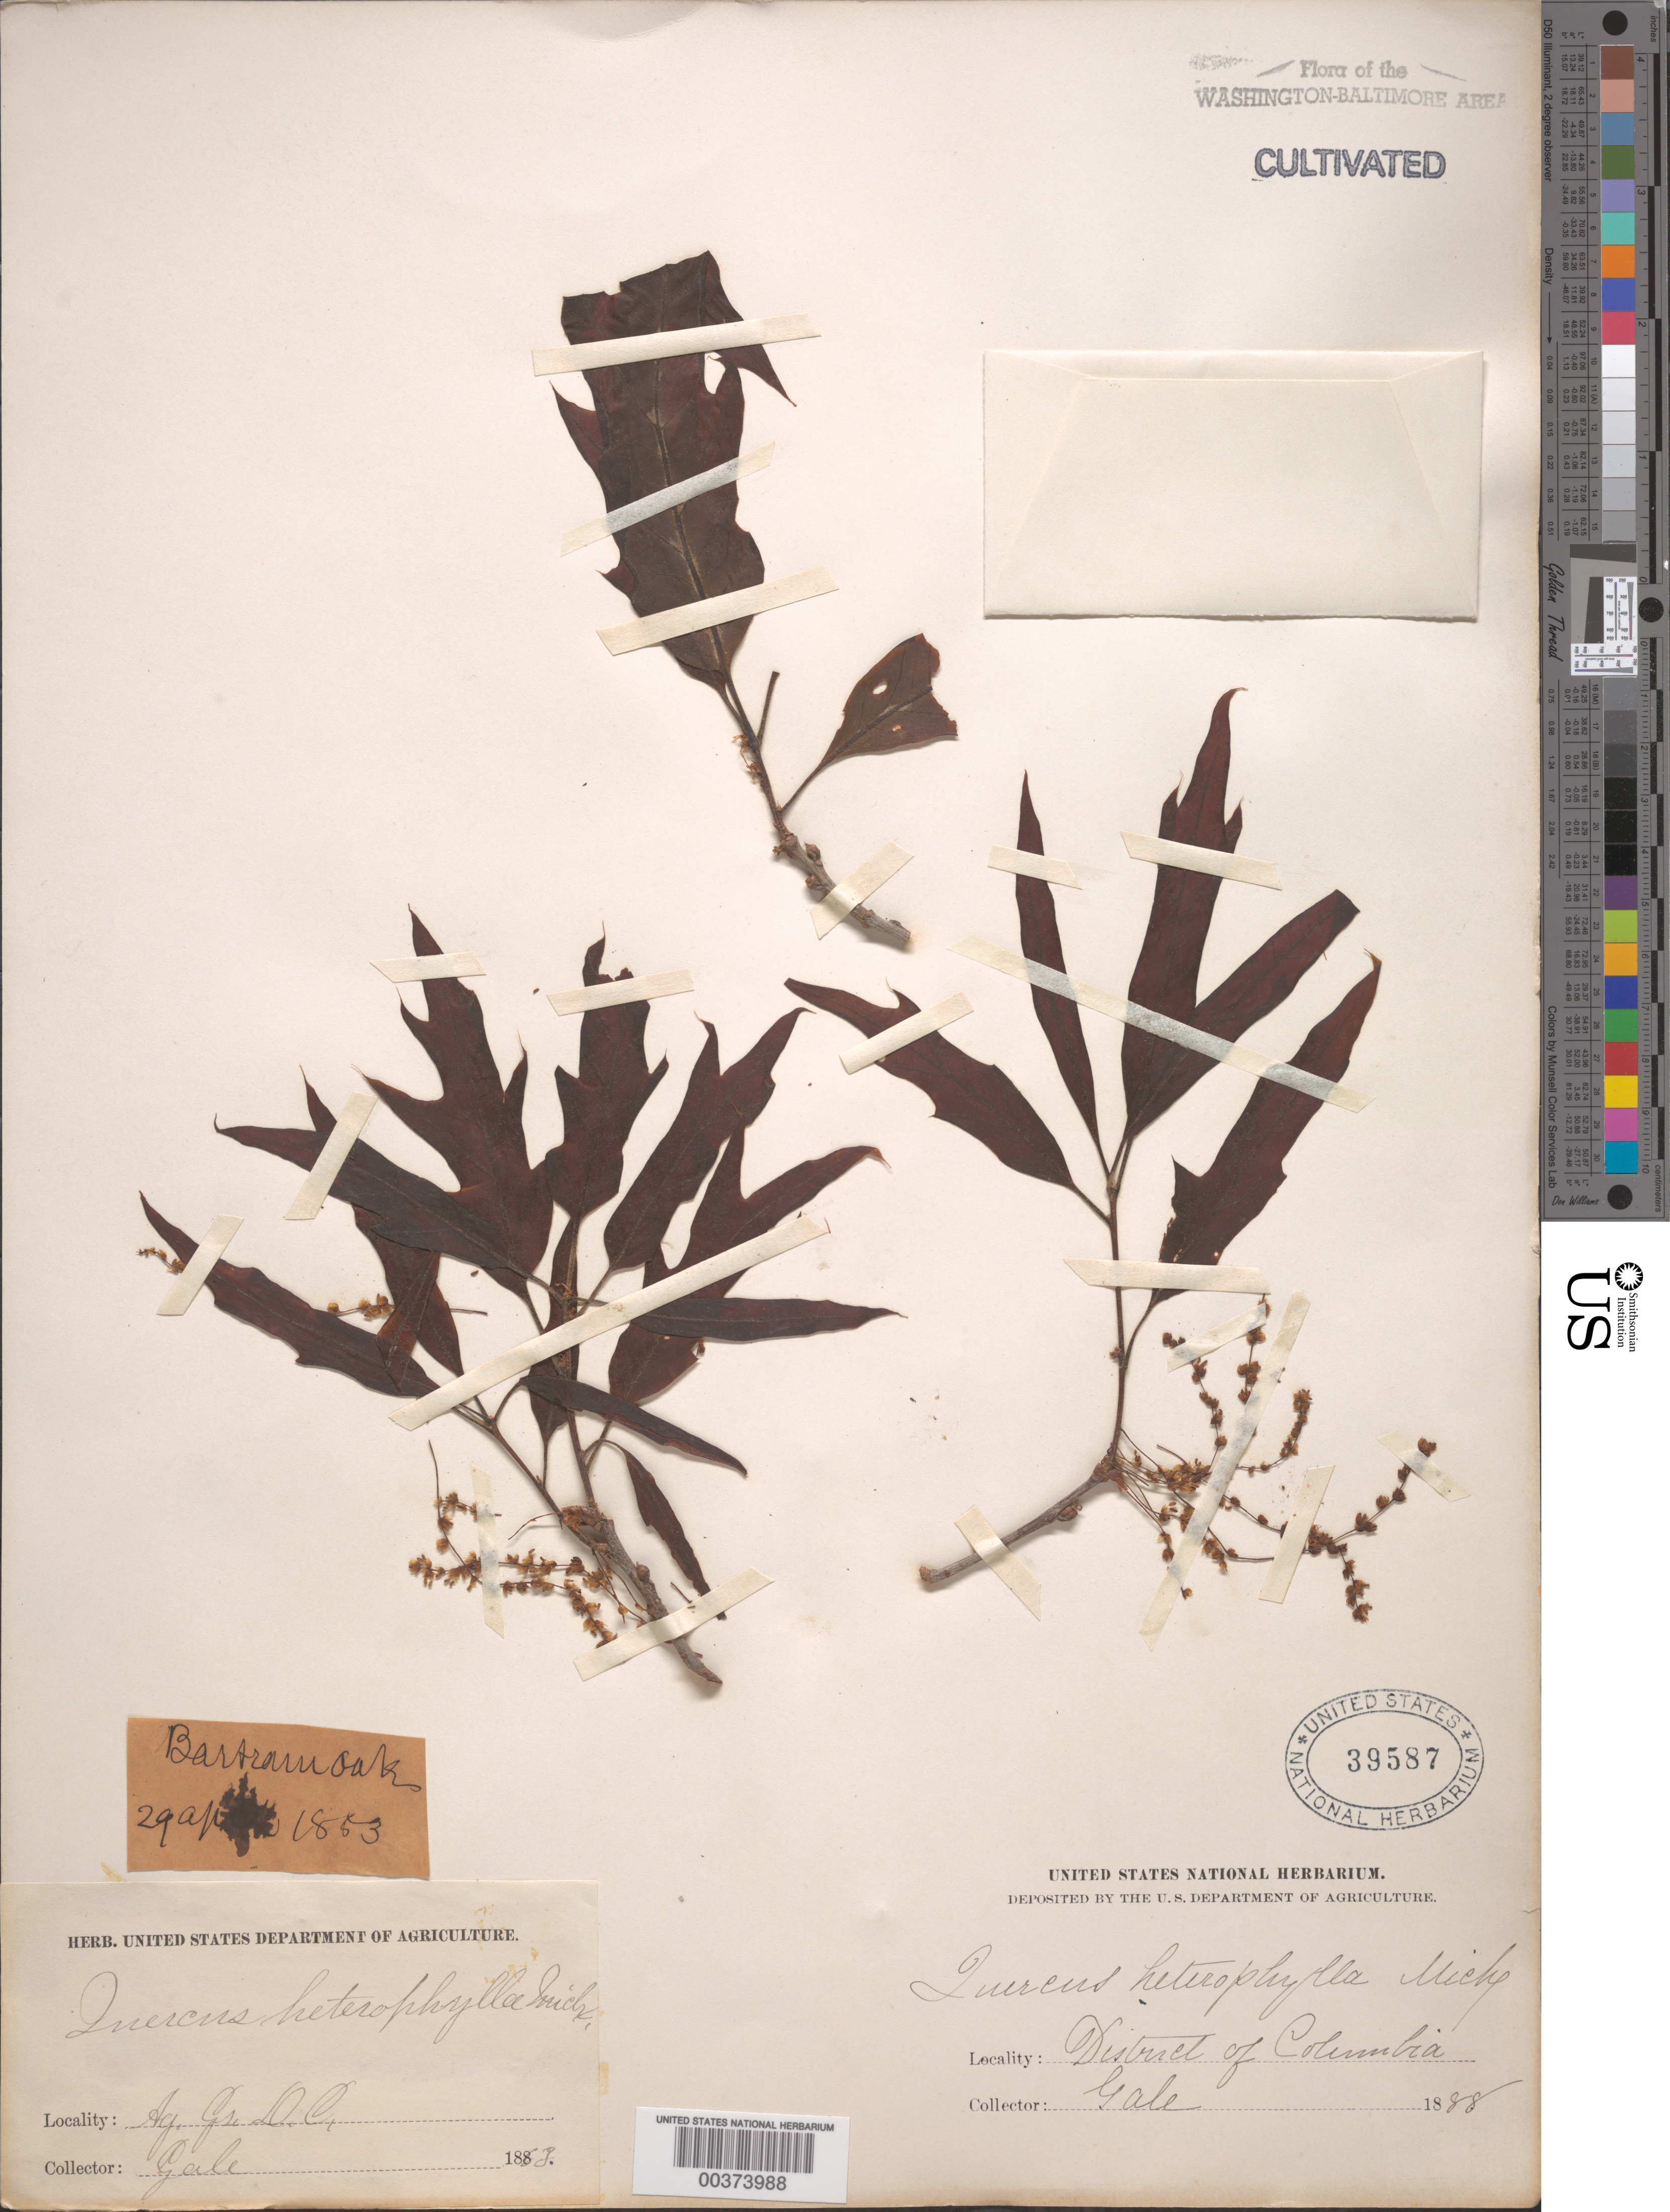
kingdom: Plantae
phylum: Tracheophyta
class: Magnoliopsida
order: Fagales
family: Fagaceae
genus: Quercus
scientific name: Quercus x heterophylla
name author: Michx.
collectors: -- Gale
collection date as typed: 1888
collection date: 1888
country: United States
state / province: District of Columbia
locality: Agricultural grounds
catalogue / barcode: US 39587